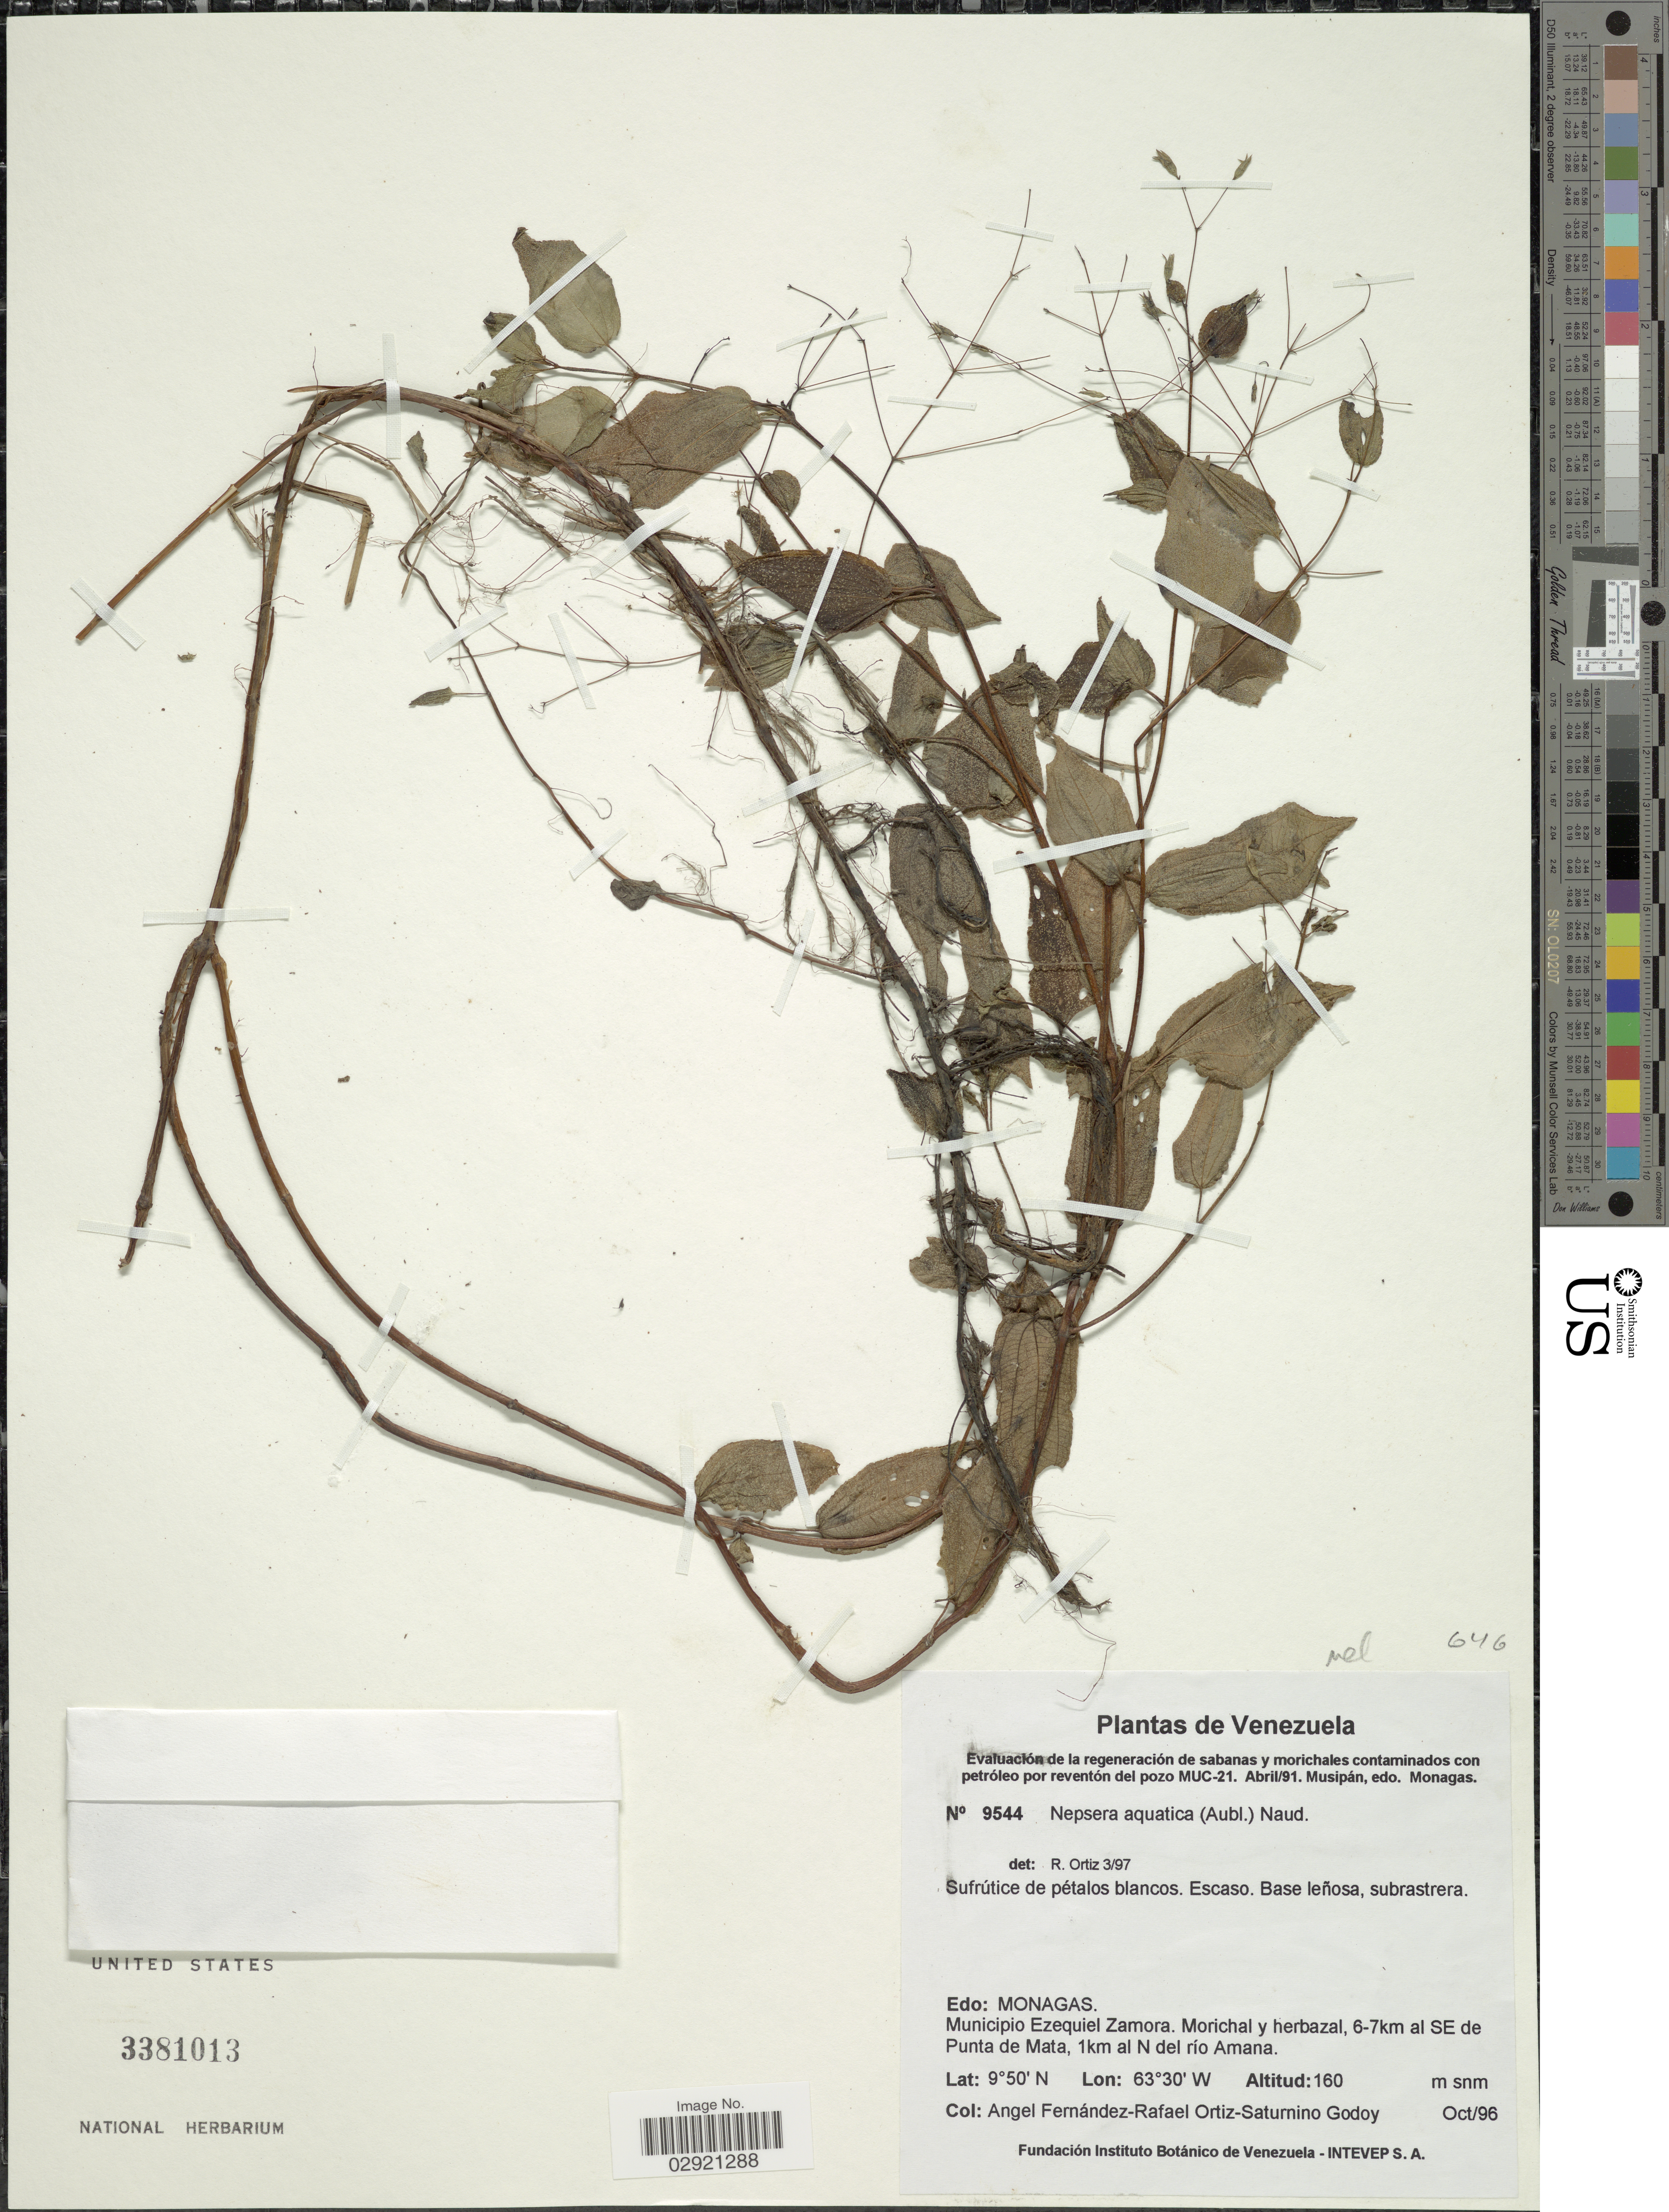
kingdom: Plantae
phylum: Tracheophyta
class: Magnoliopsida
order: Myrtales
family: Melastomataceae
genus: Nepsera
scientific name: Nepsera aquatica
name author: (Aubl.) Naudin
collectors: A. Fernández-Rafael & O. Saturnino Godoy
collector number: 9544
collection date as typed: Transcribed d/m/y: /10/96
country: Venezuela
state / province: Monagas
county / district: Ezequiel Zamora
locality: Morichal y herbazal, 6-7km al SE de Punta de Mata, 1km al N del río Amana.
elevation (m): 160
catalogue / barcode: US 3381013